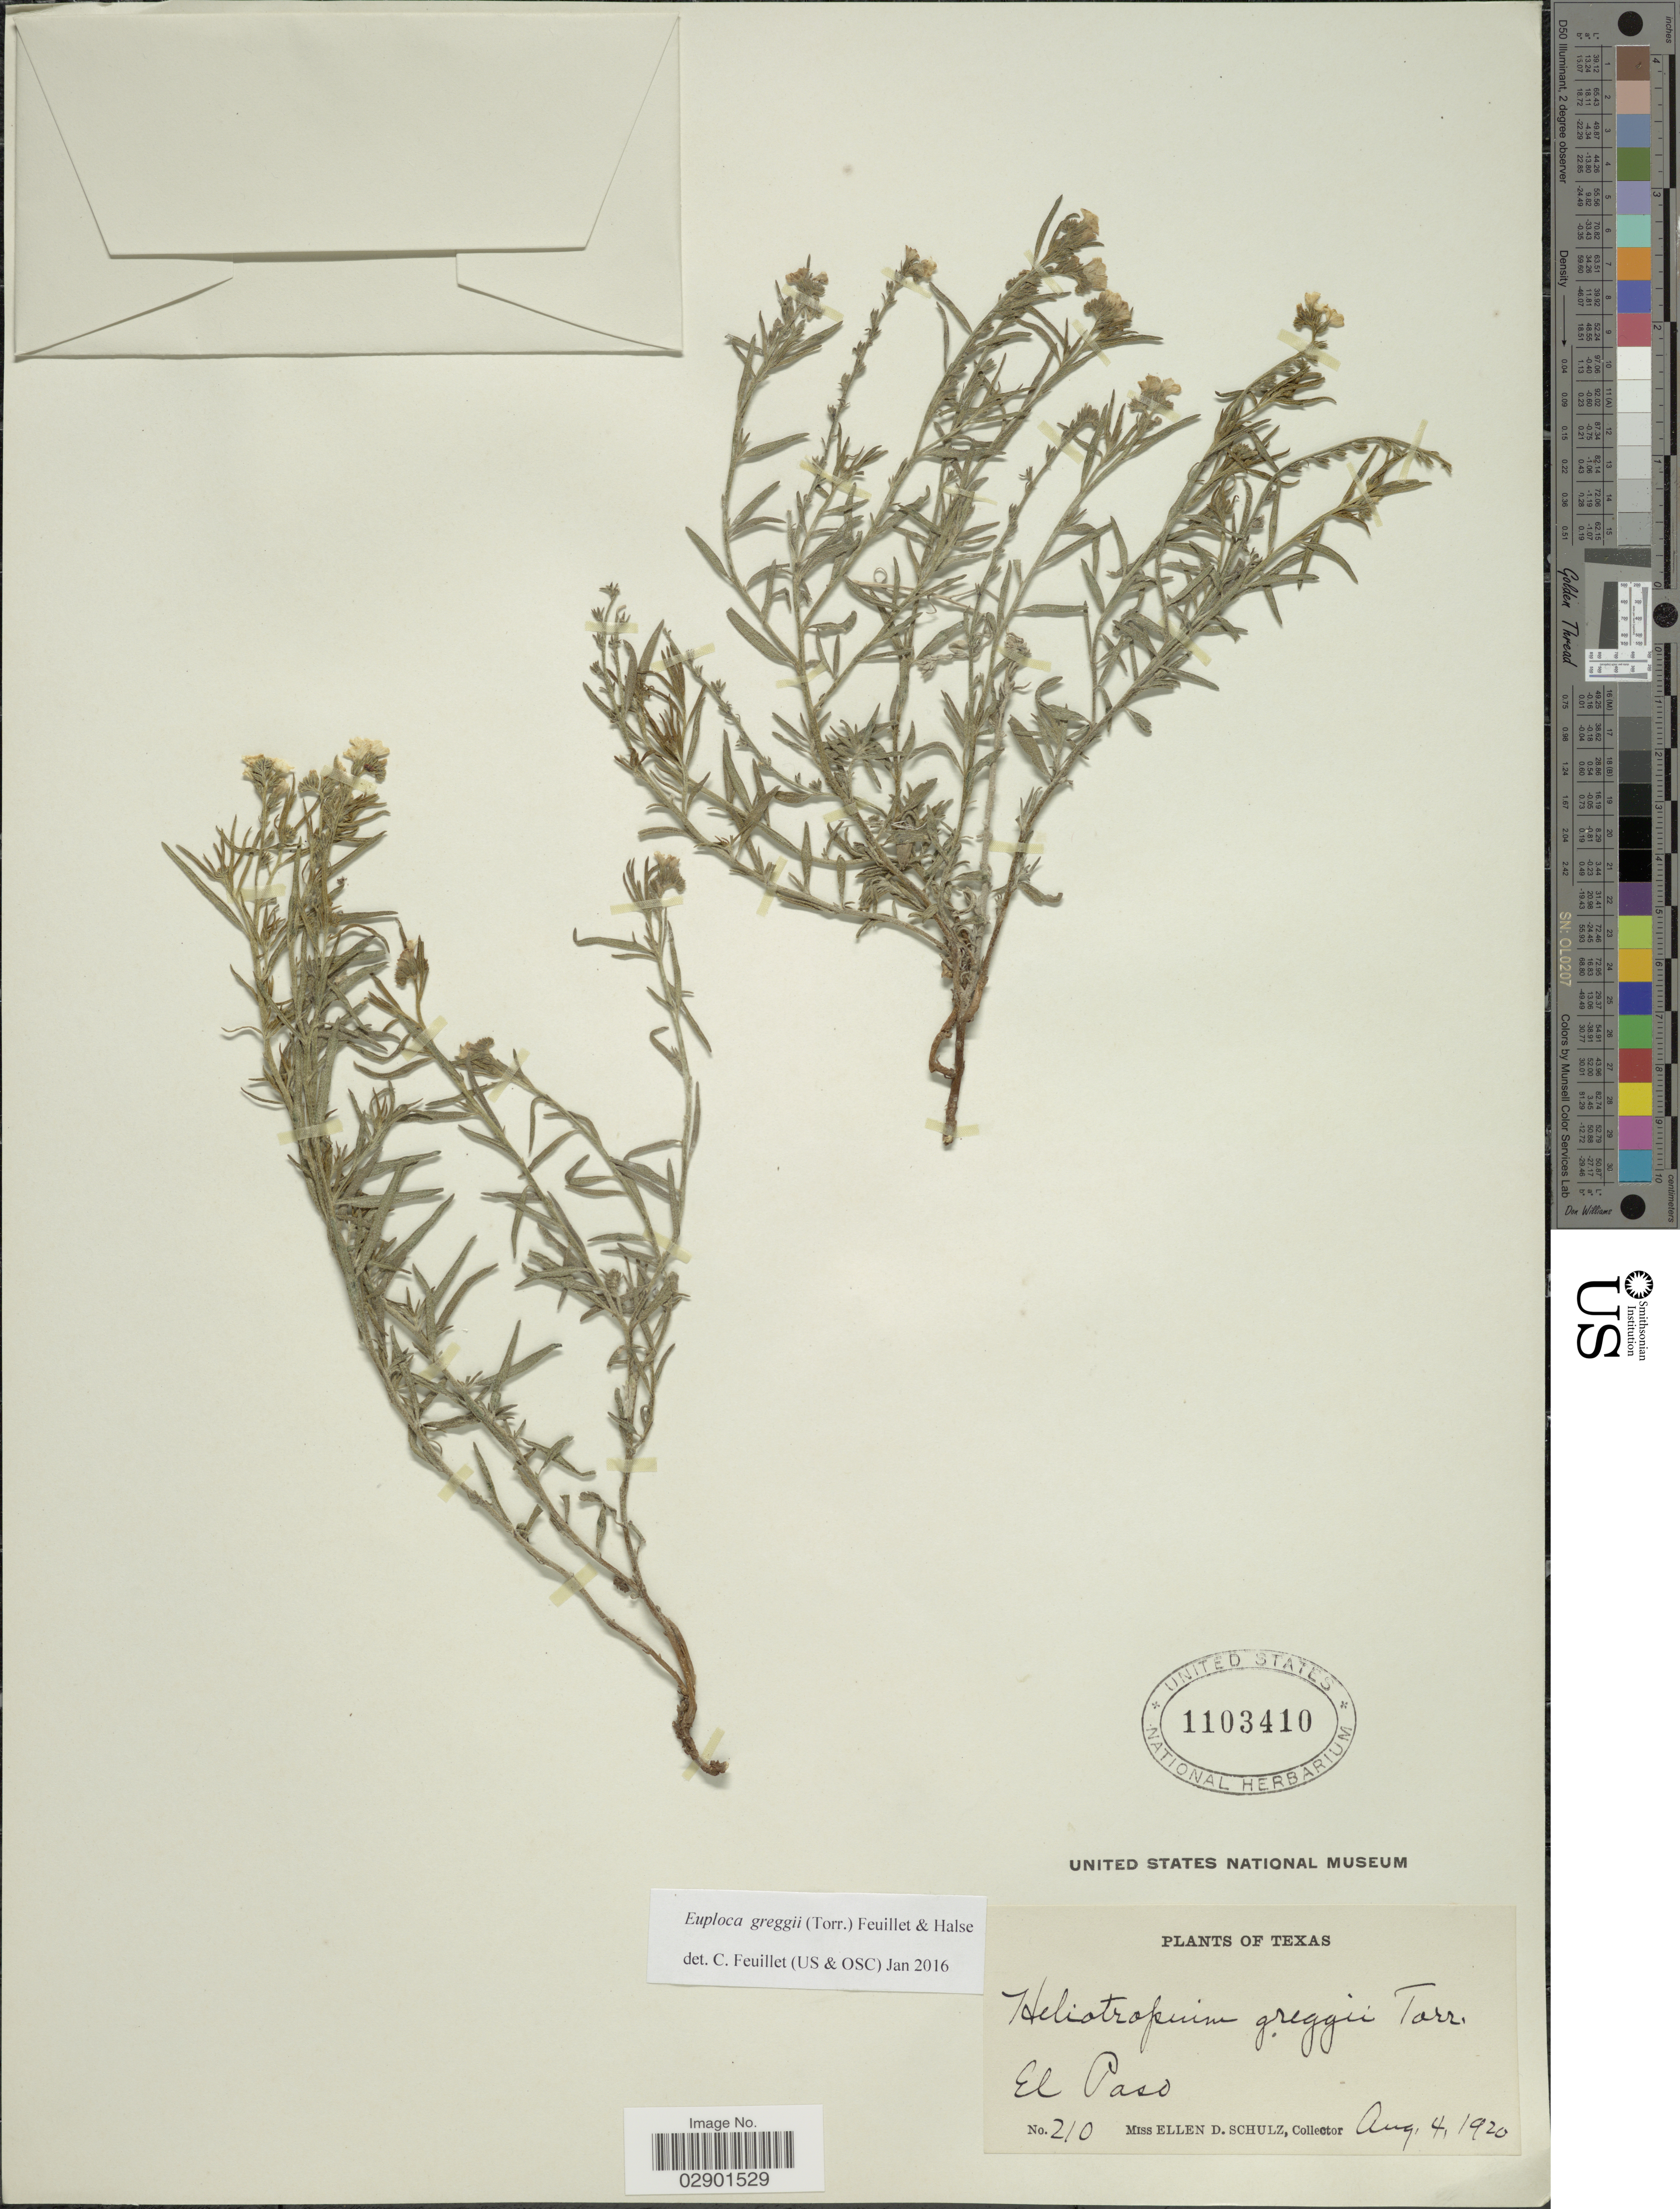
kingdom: Plantae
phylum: Tracheophyta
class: Magnoliopsida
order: Boraginales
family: Heliotropiaceae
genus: Euploca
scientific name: Euploca greggii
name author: (Torr.) Feuillet & Halse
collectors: E. D. Schulz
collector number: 210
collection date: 1920-08-04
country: United States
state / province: Texas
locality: El Paso.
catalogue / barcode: US 1103410